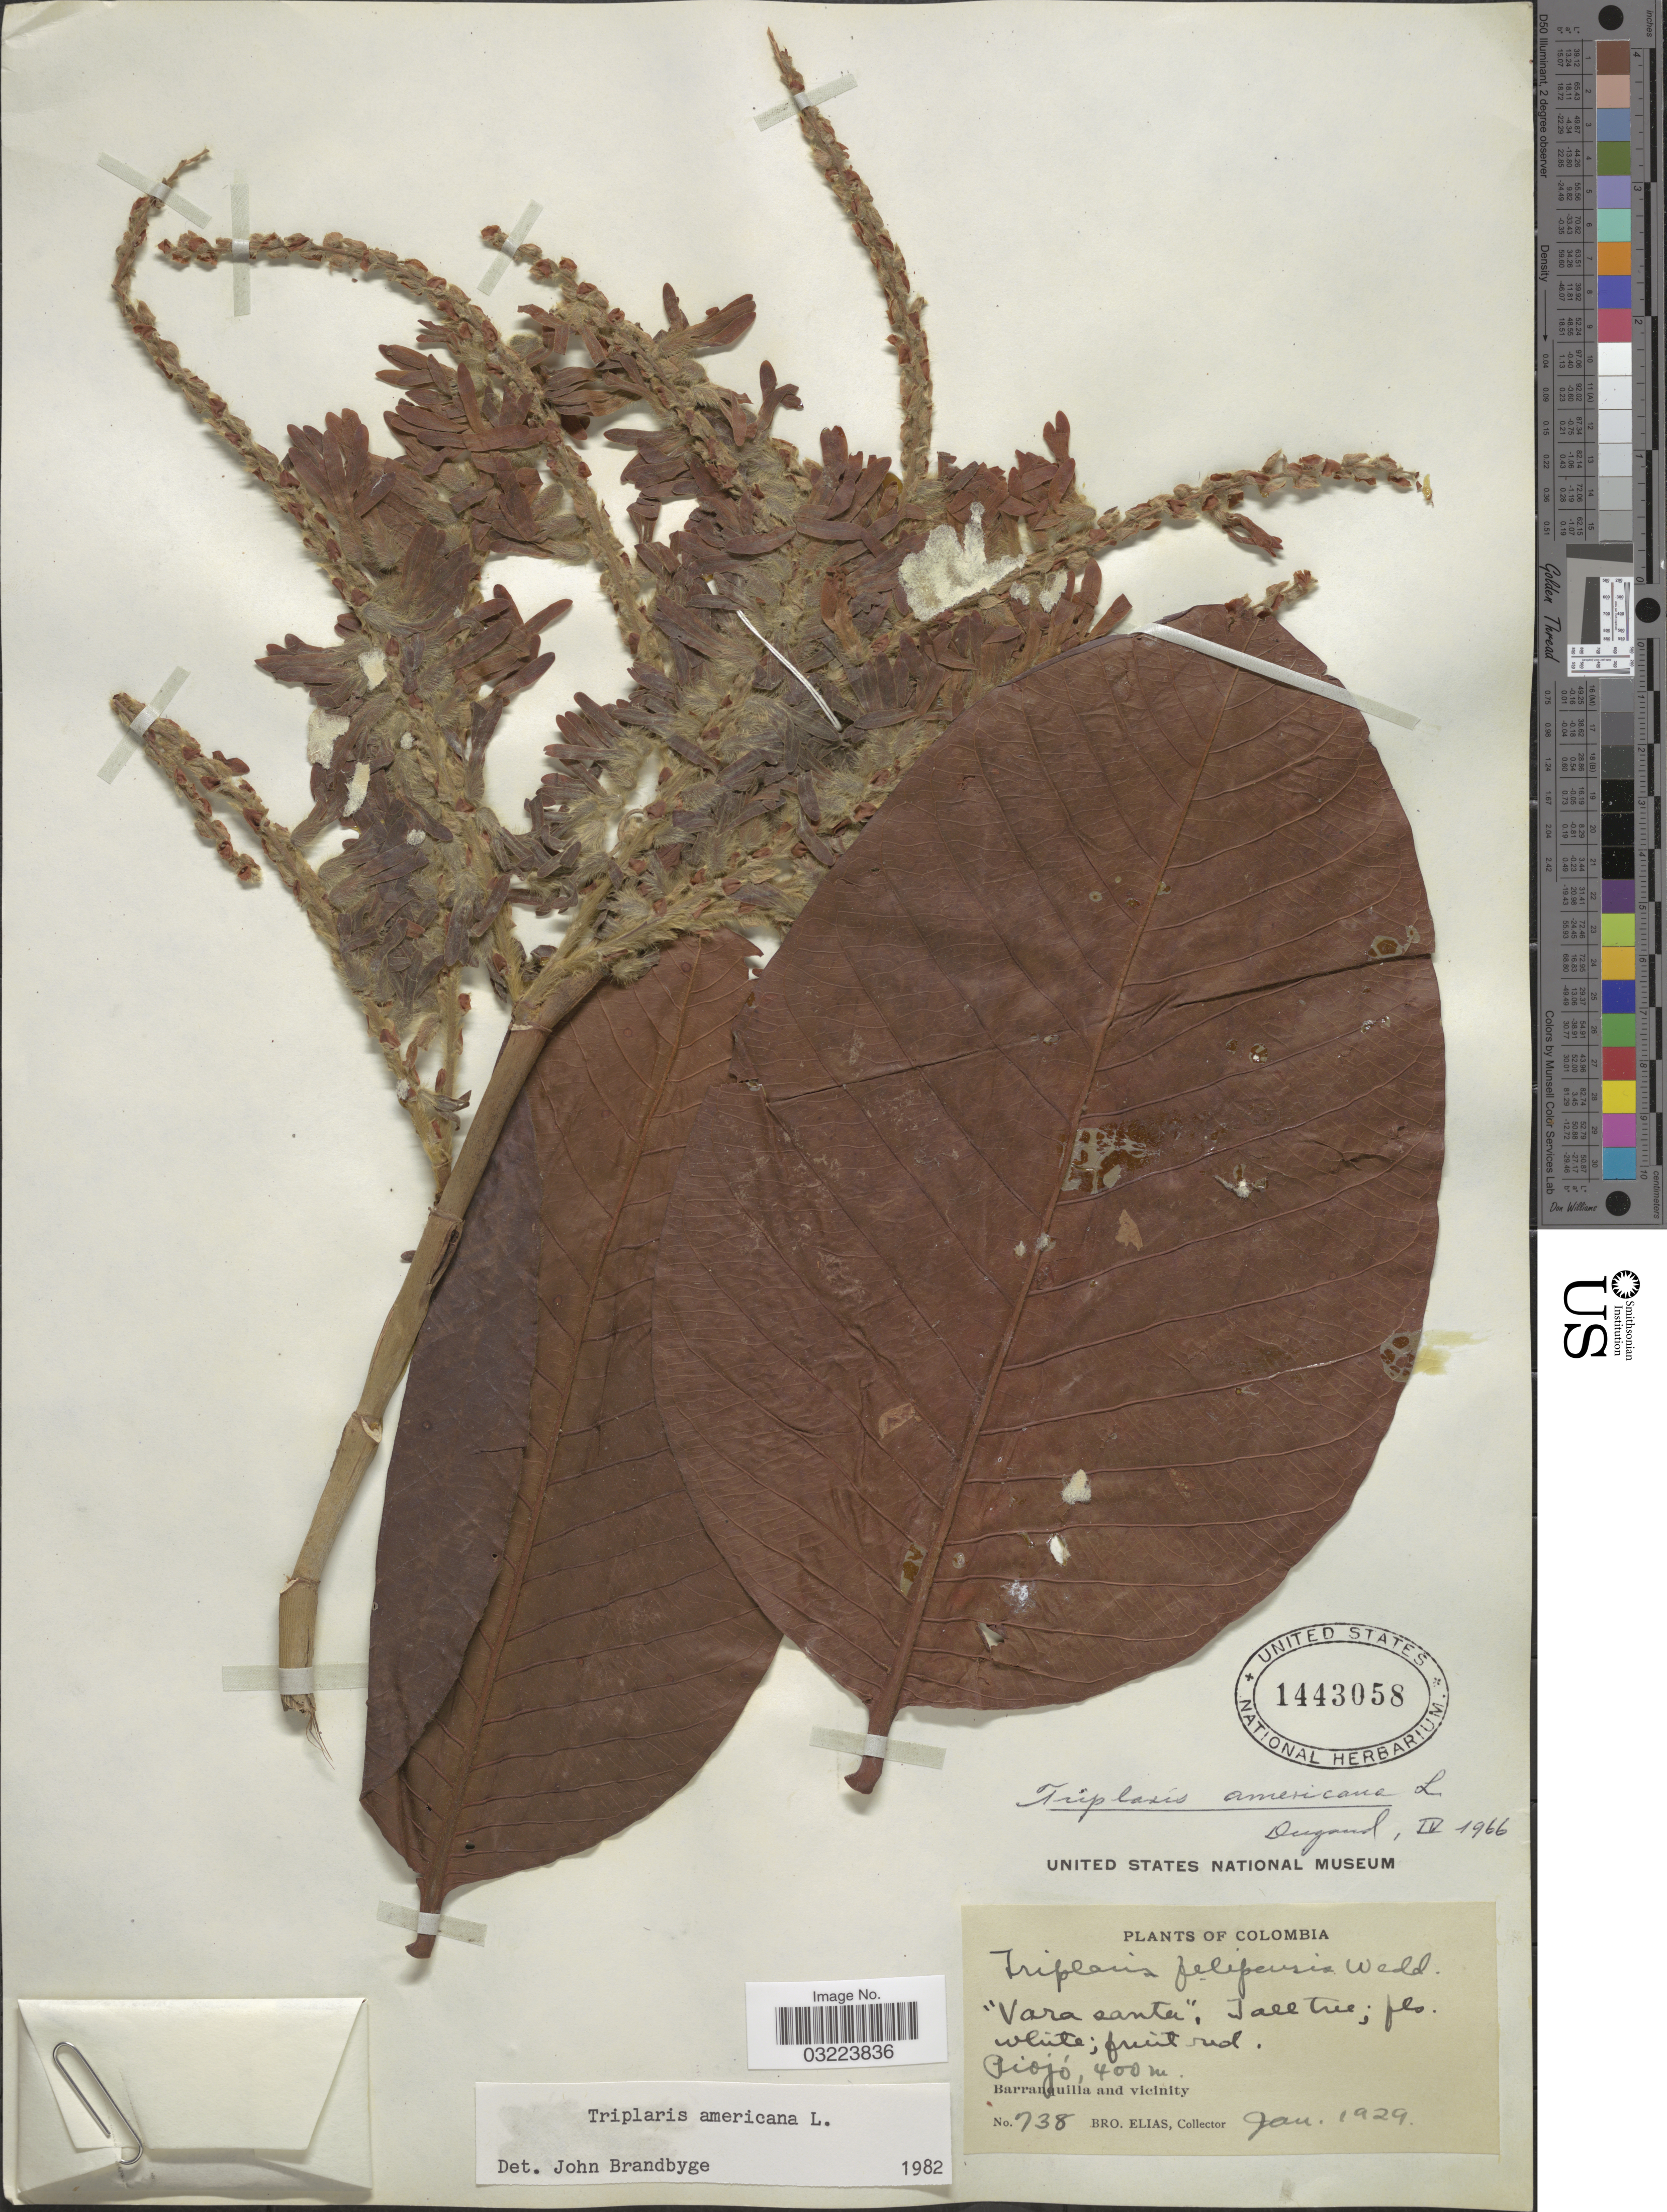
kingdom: Plantae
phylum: Tracheophyta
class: Magnoliopsida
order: Caryophyllales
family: Polygonaceae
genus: Triplaris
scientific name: Triplaris americana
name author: L.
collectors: Bro. Elias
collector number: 738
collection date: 1929-01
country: Colombia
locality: Piojó. Barranquilla and vicinity.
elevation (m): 400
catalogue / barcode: US 1443058